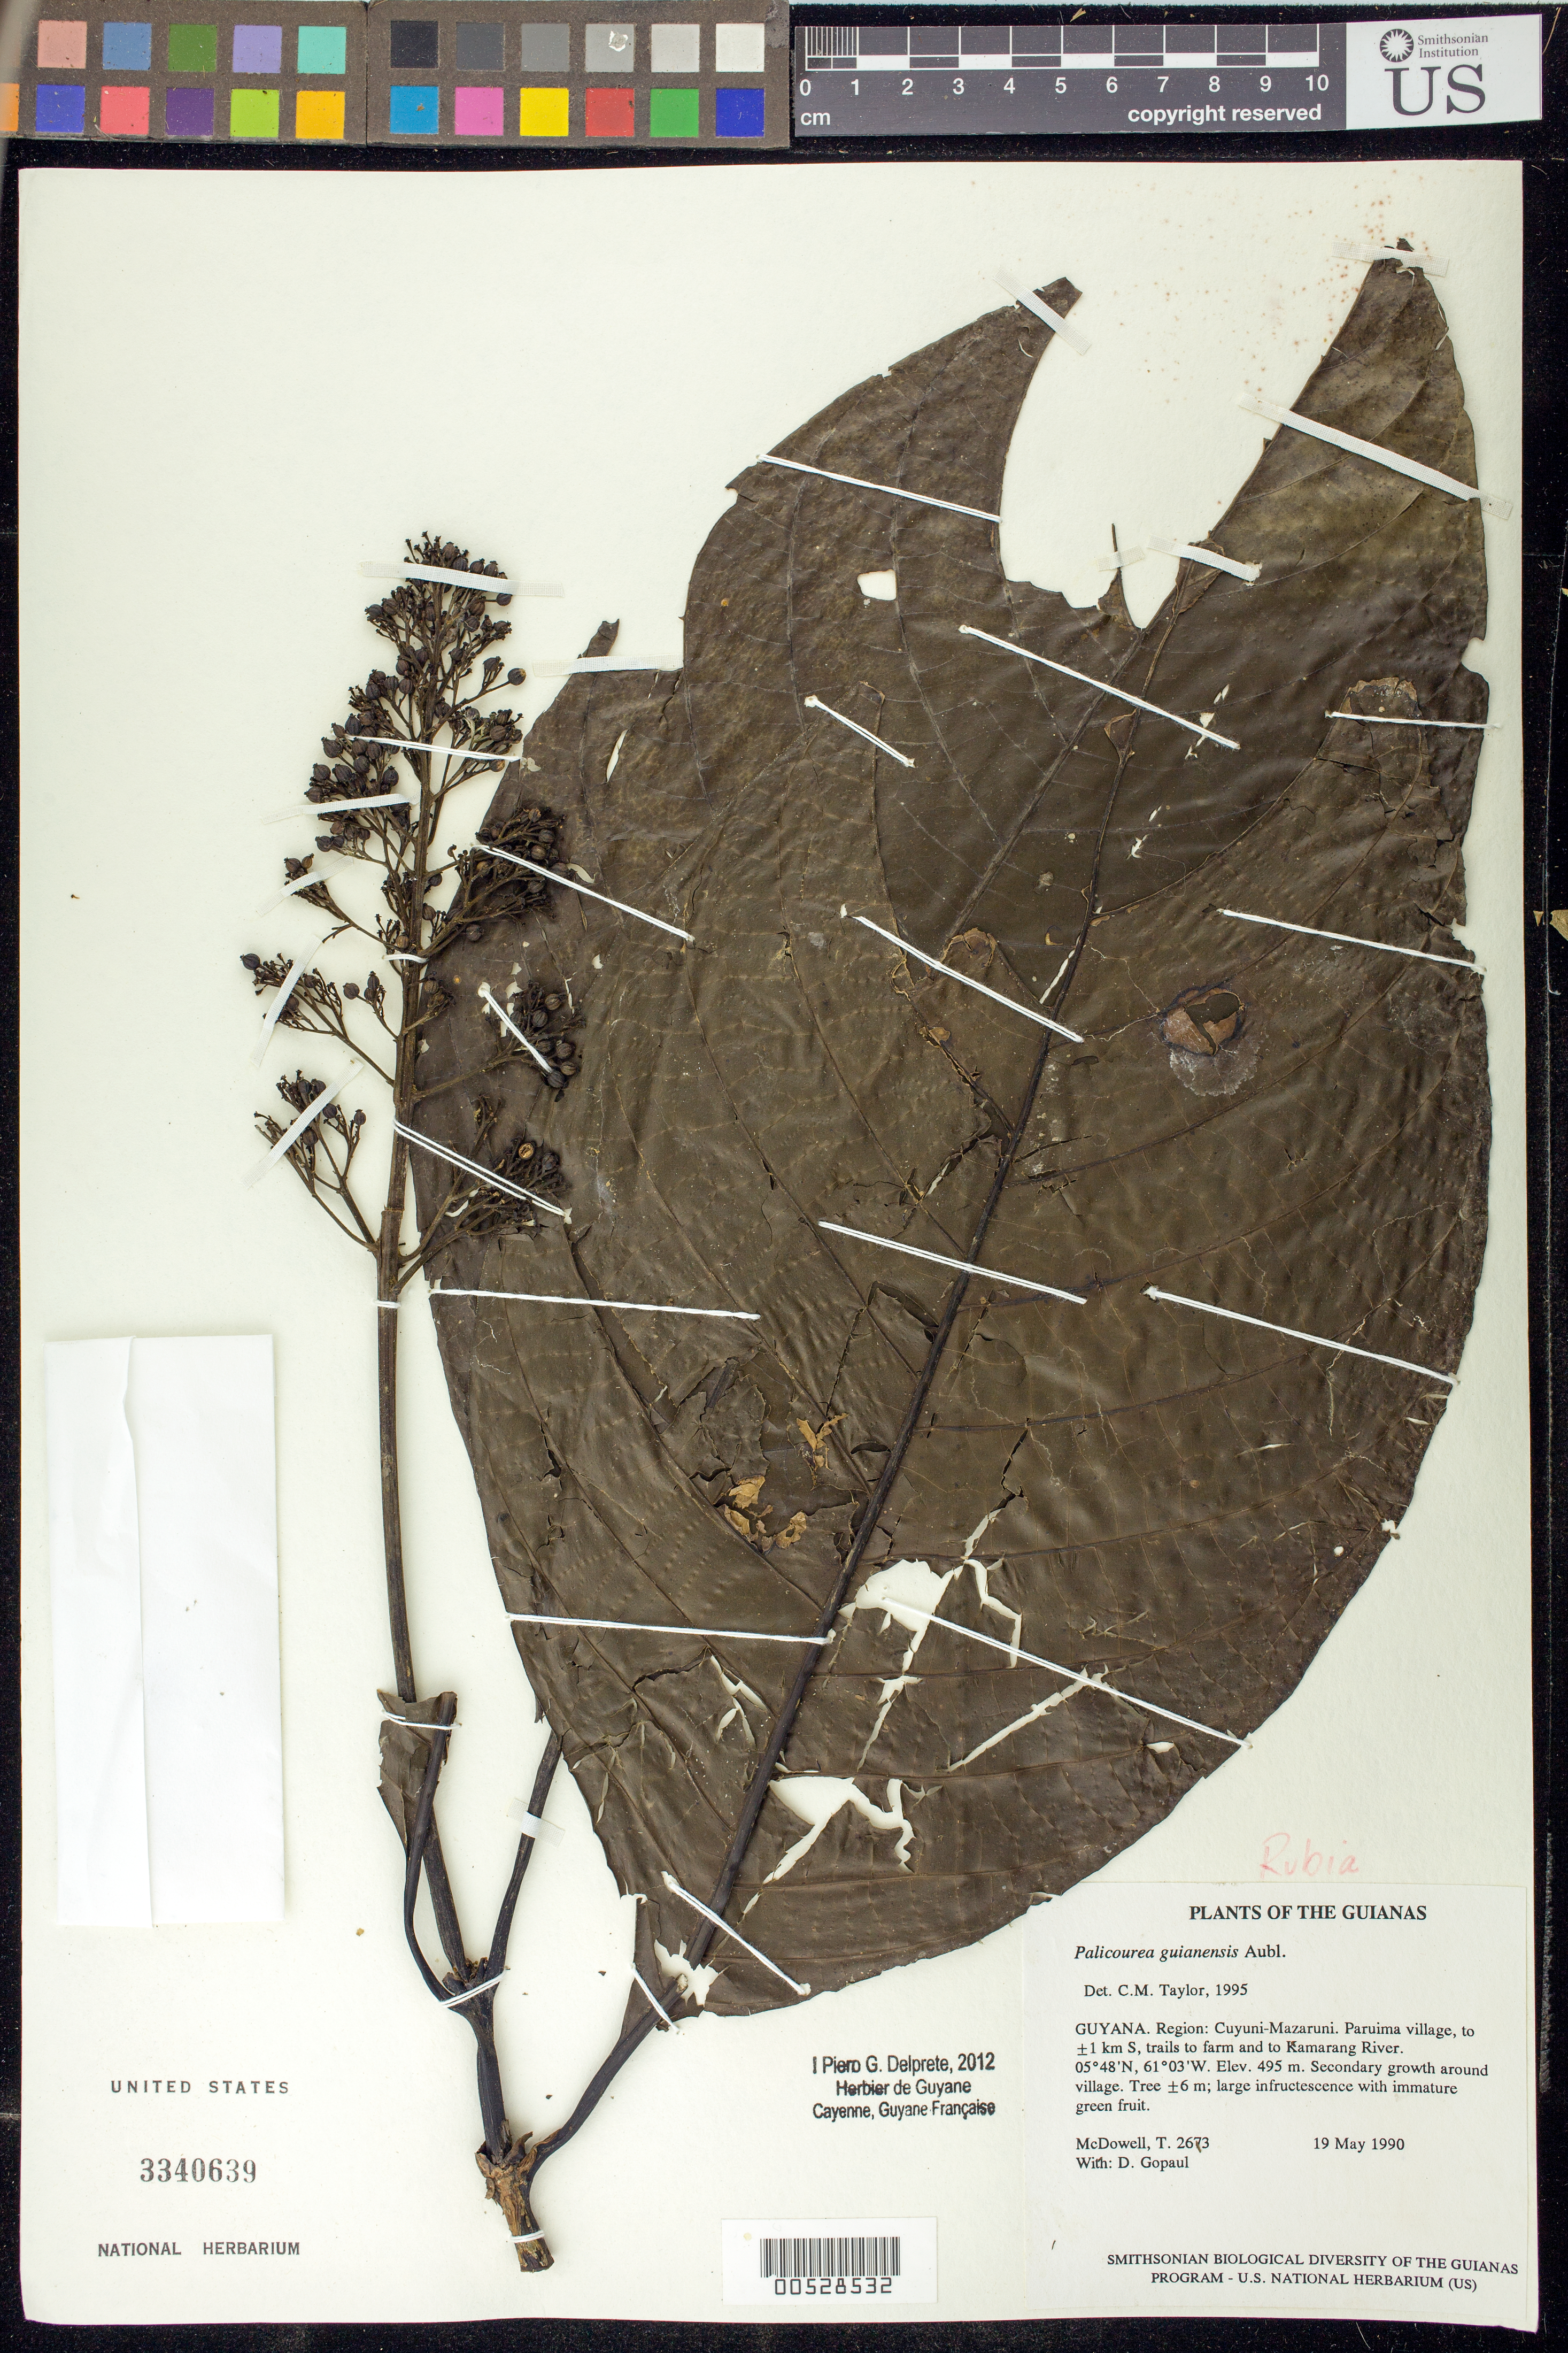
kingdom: Plantae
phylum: Tracheophyta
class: Magnoliopsida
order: Gentianales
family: Rubiaceae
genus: Palicourea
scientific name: Palicourea guianensis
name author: Aubl.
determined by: Taylor, Charlotte M.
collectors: T. McDowell & D. Gopaul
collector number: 2673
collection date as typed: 19 May 1990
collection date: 1990-05-19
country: Guyana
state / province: Cuyuni-Mazaruni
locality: Paruima village, to ±1 km S, trails to farm and to Kamarang River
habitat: Secondary growth around village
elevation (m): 495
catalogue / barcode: US 3340639